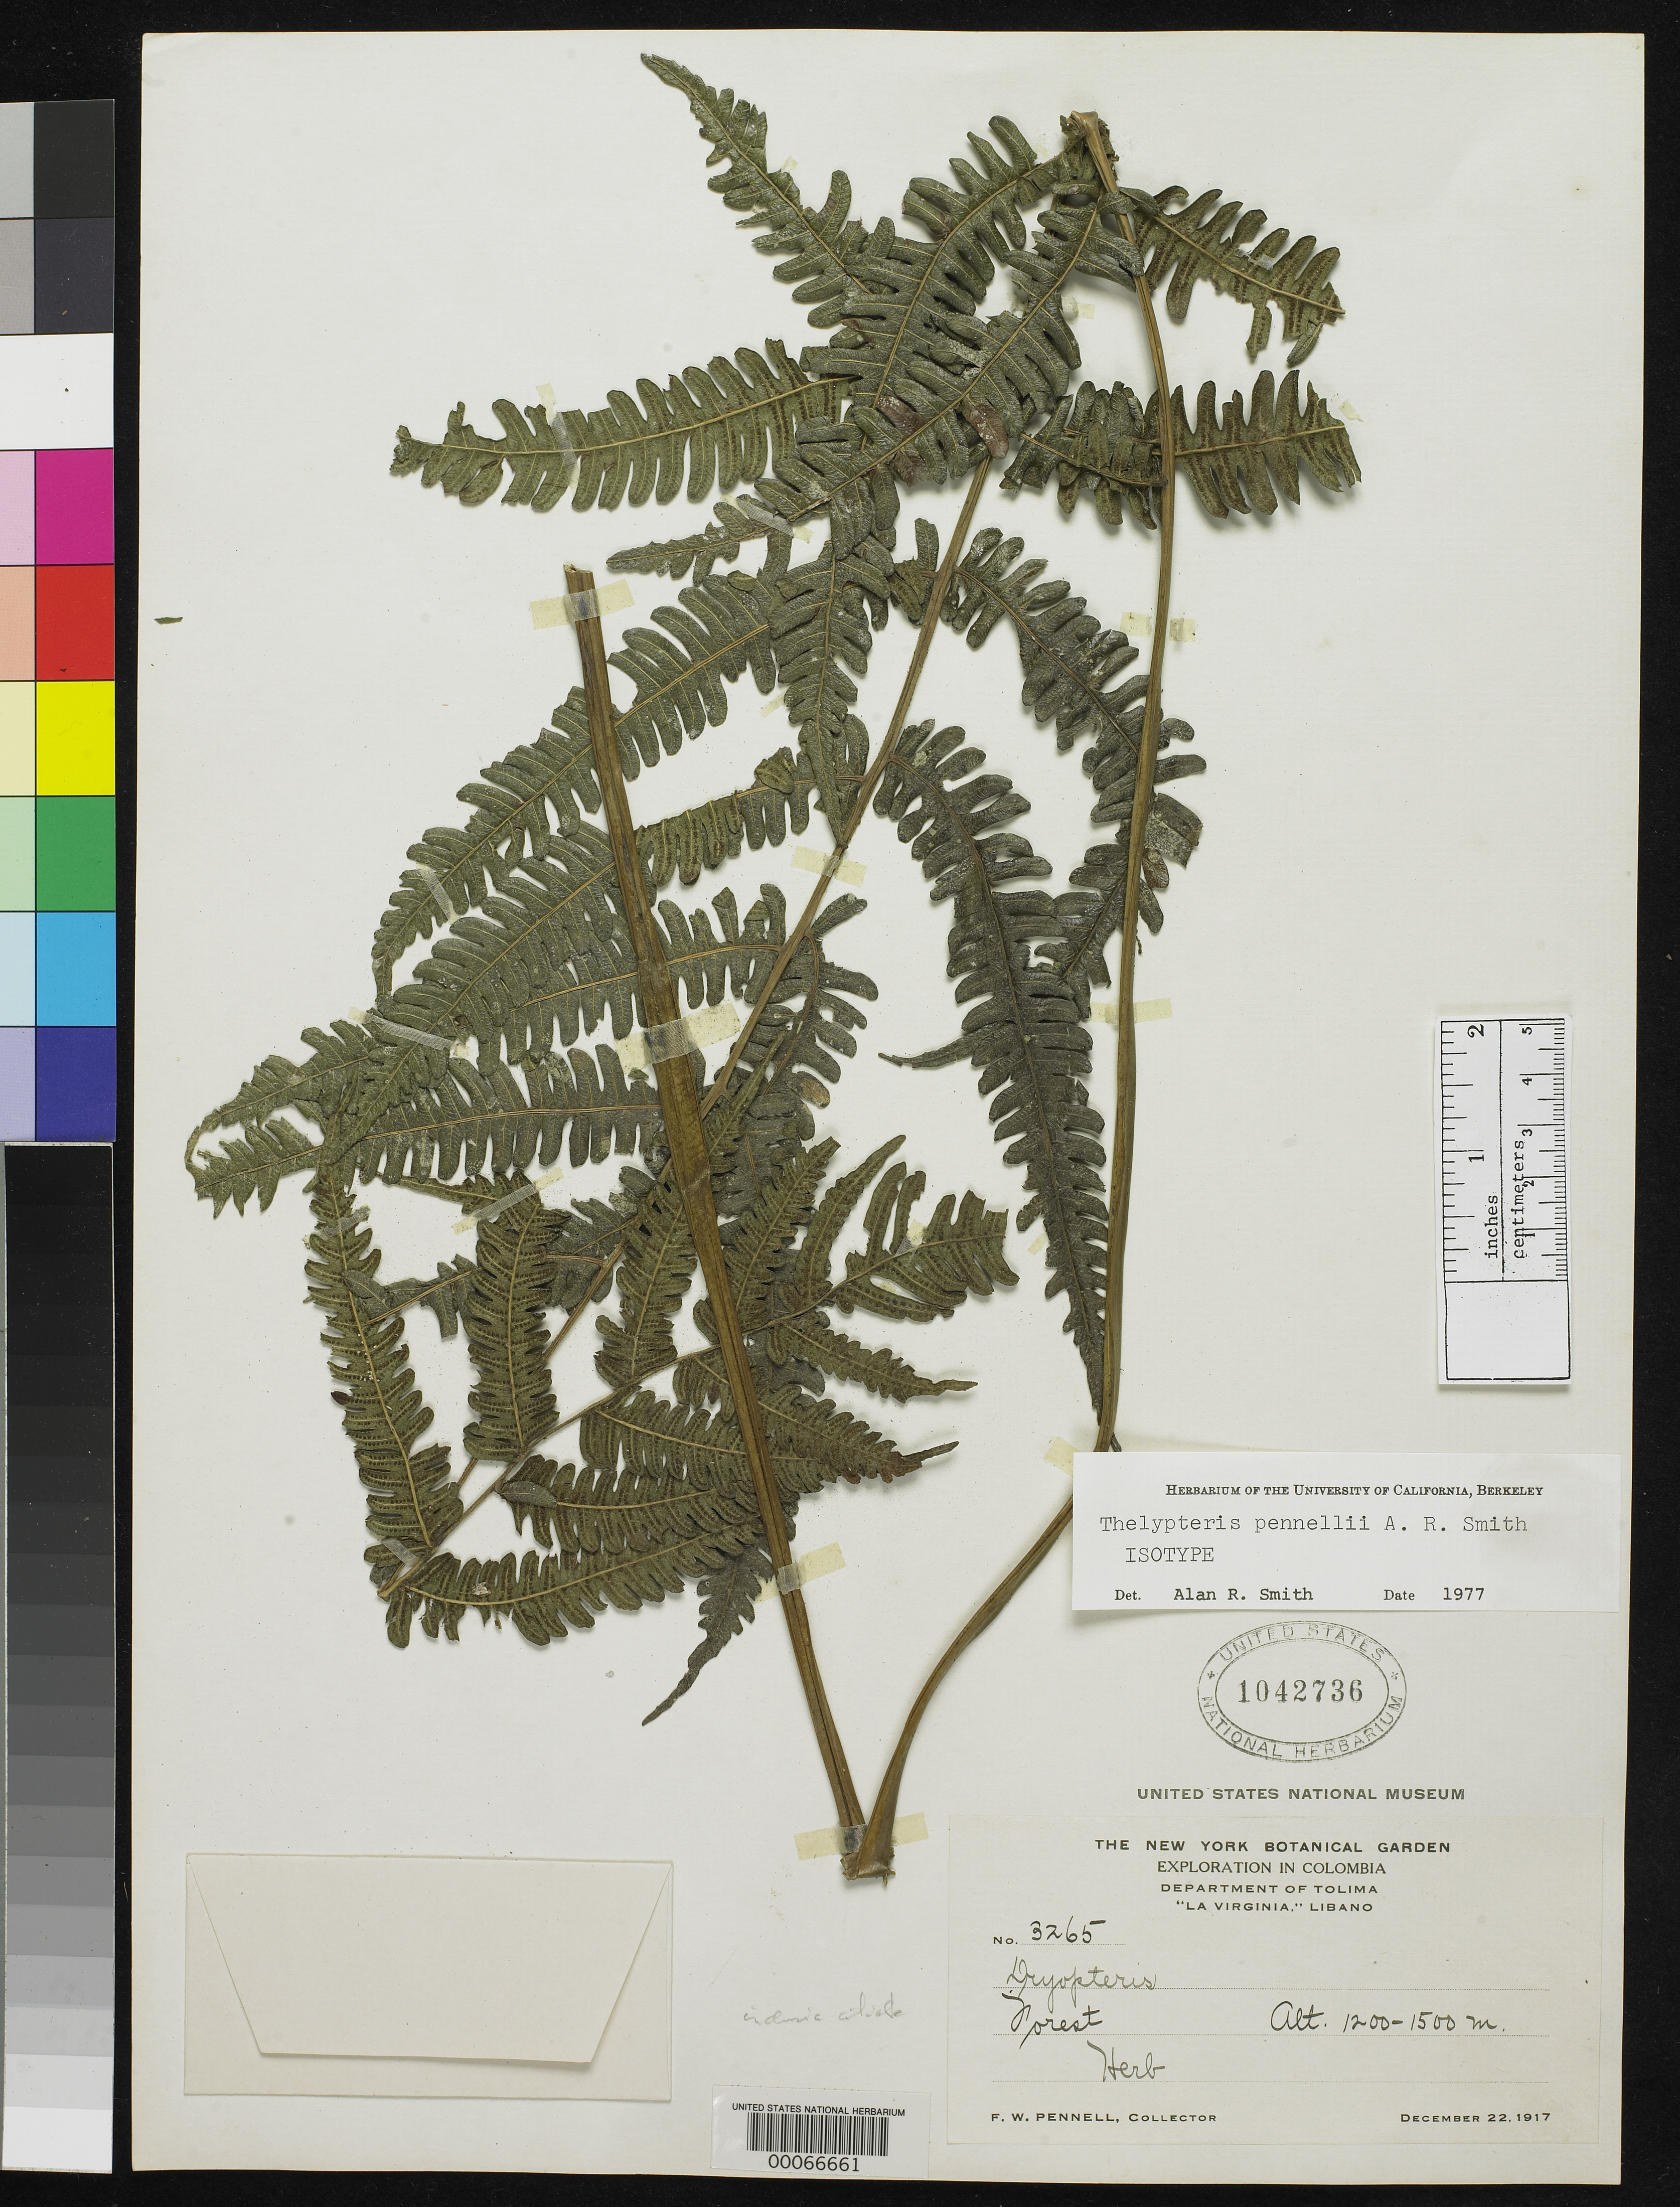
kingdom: Plantae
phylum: Tracheophyta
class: Polypodiopsida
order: Polypodiales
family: Thelypteridaceae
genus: Thelypteris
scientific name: Thelypteris pennellii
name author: A.R. Sm.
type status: Isotype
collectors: F. W. Pennell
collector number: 3265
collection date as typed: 22 Dec 1917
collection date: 1917-12-22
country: Colombia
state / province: Tolima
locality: La Virginia, Libano.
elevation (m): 1200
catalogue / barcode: US 1042736